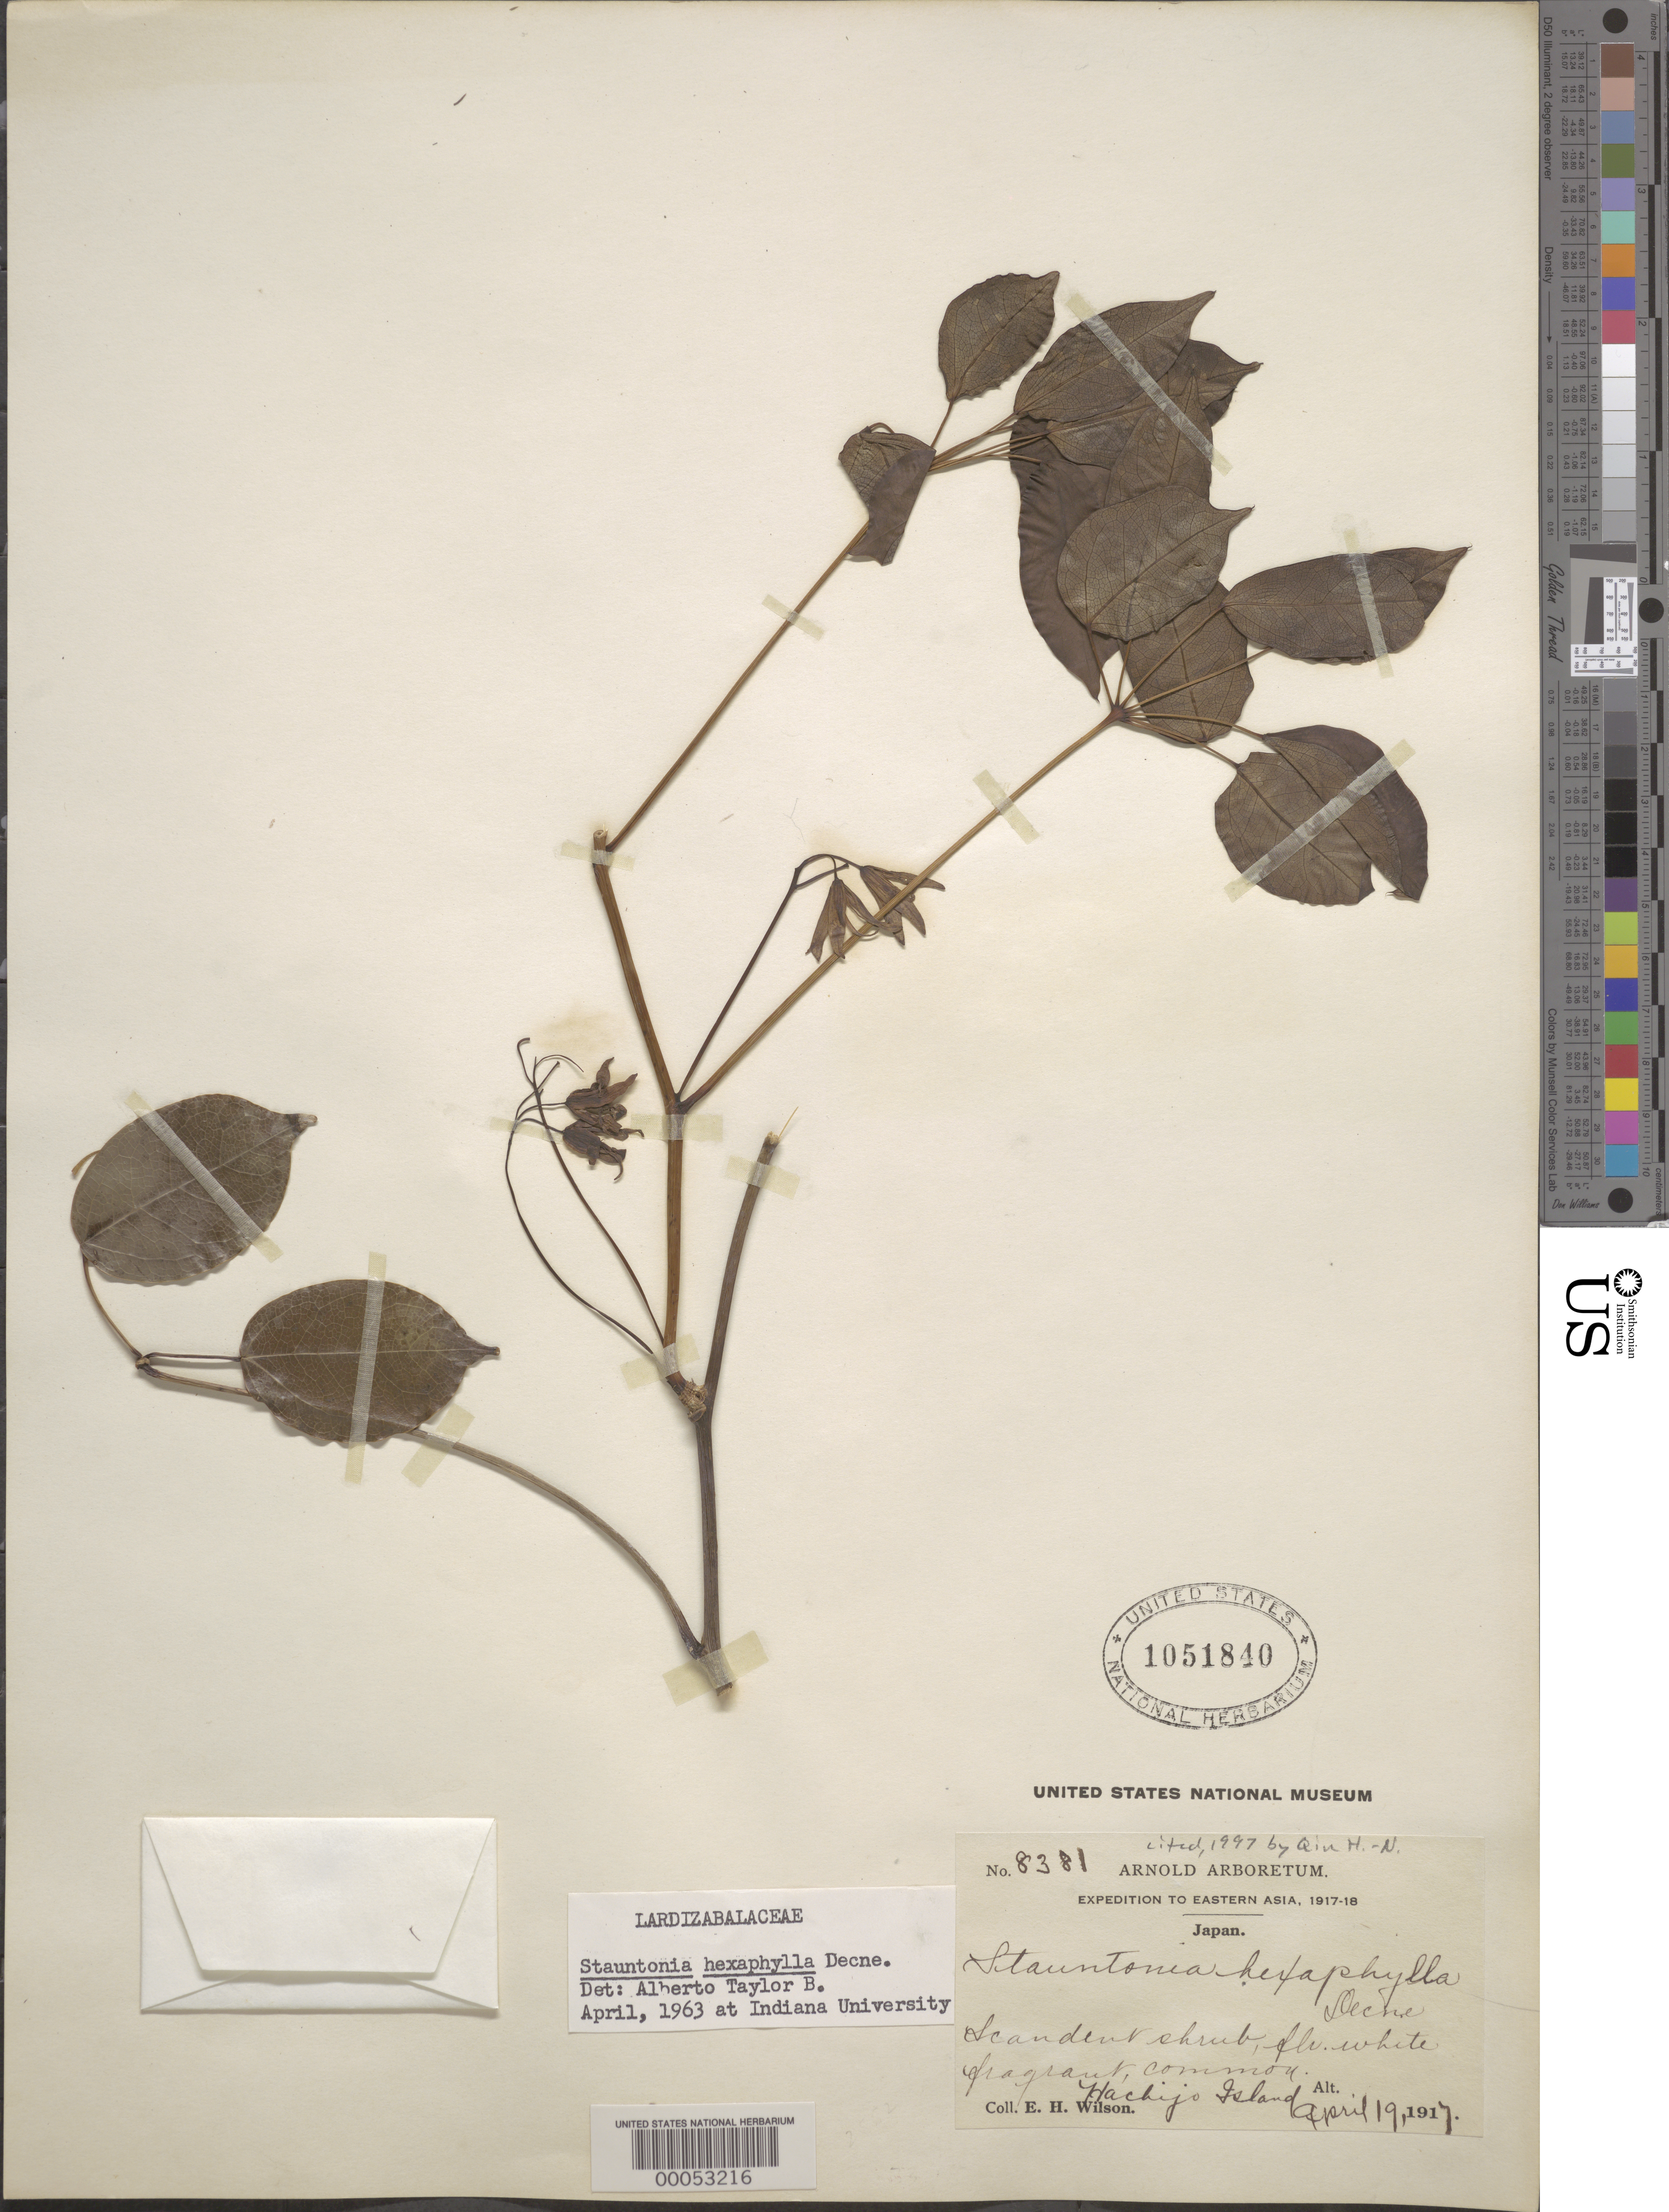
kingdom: Plantae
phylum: Tracheophyta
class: Magnoliopsida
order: Ranunculales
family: Lardizabalaceae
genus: Stauntonia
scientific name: Stauntonia hexaphylla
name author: Decne.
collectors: E. H. Wilson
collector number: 8381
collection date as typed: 19 Apr 1917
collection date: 1917-04-19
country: Japan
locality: Hachigo island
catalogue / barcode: US 1051840